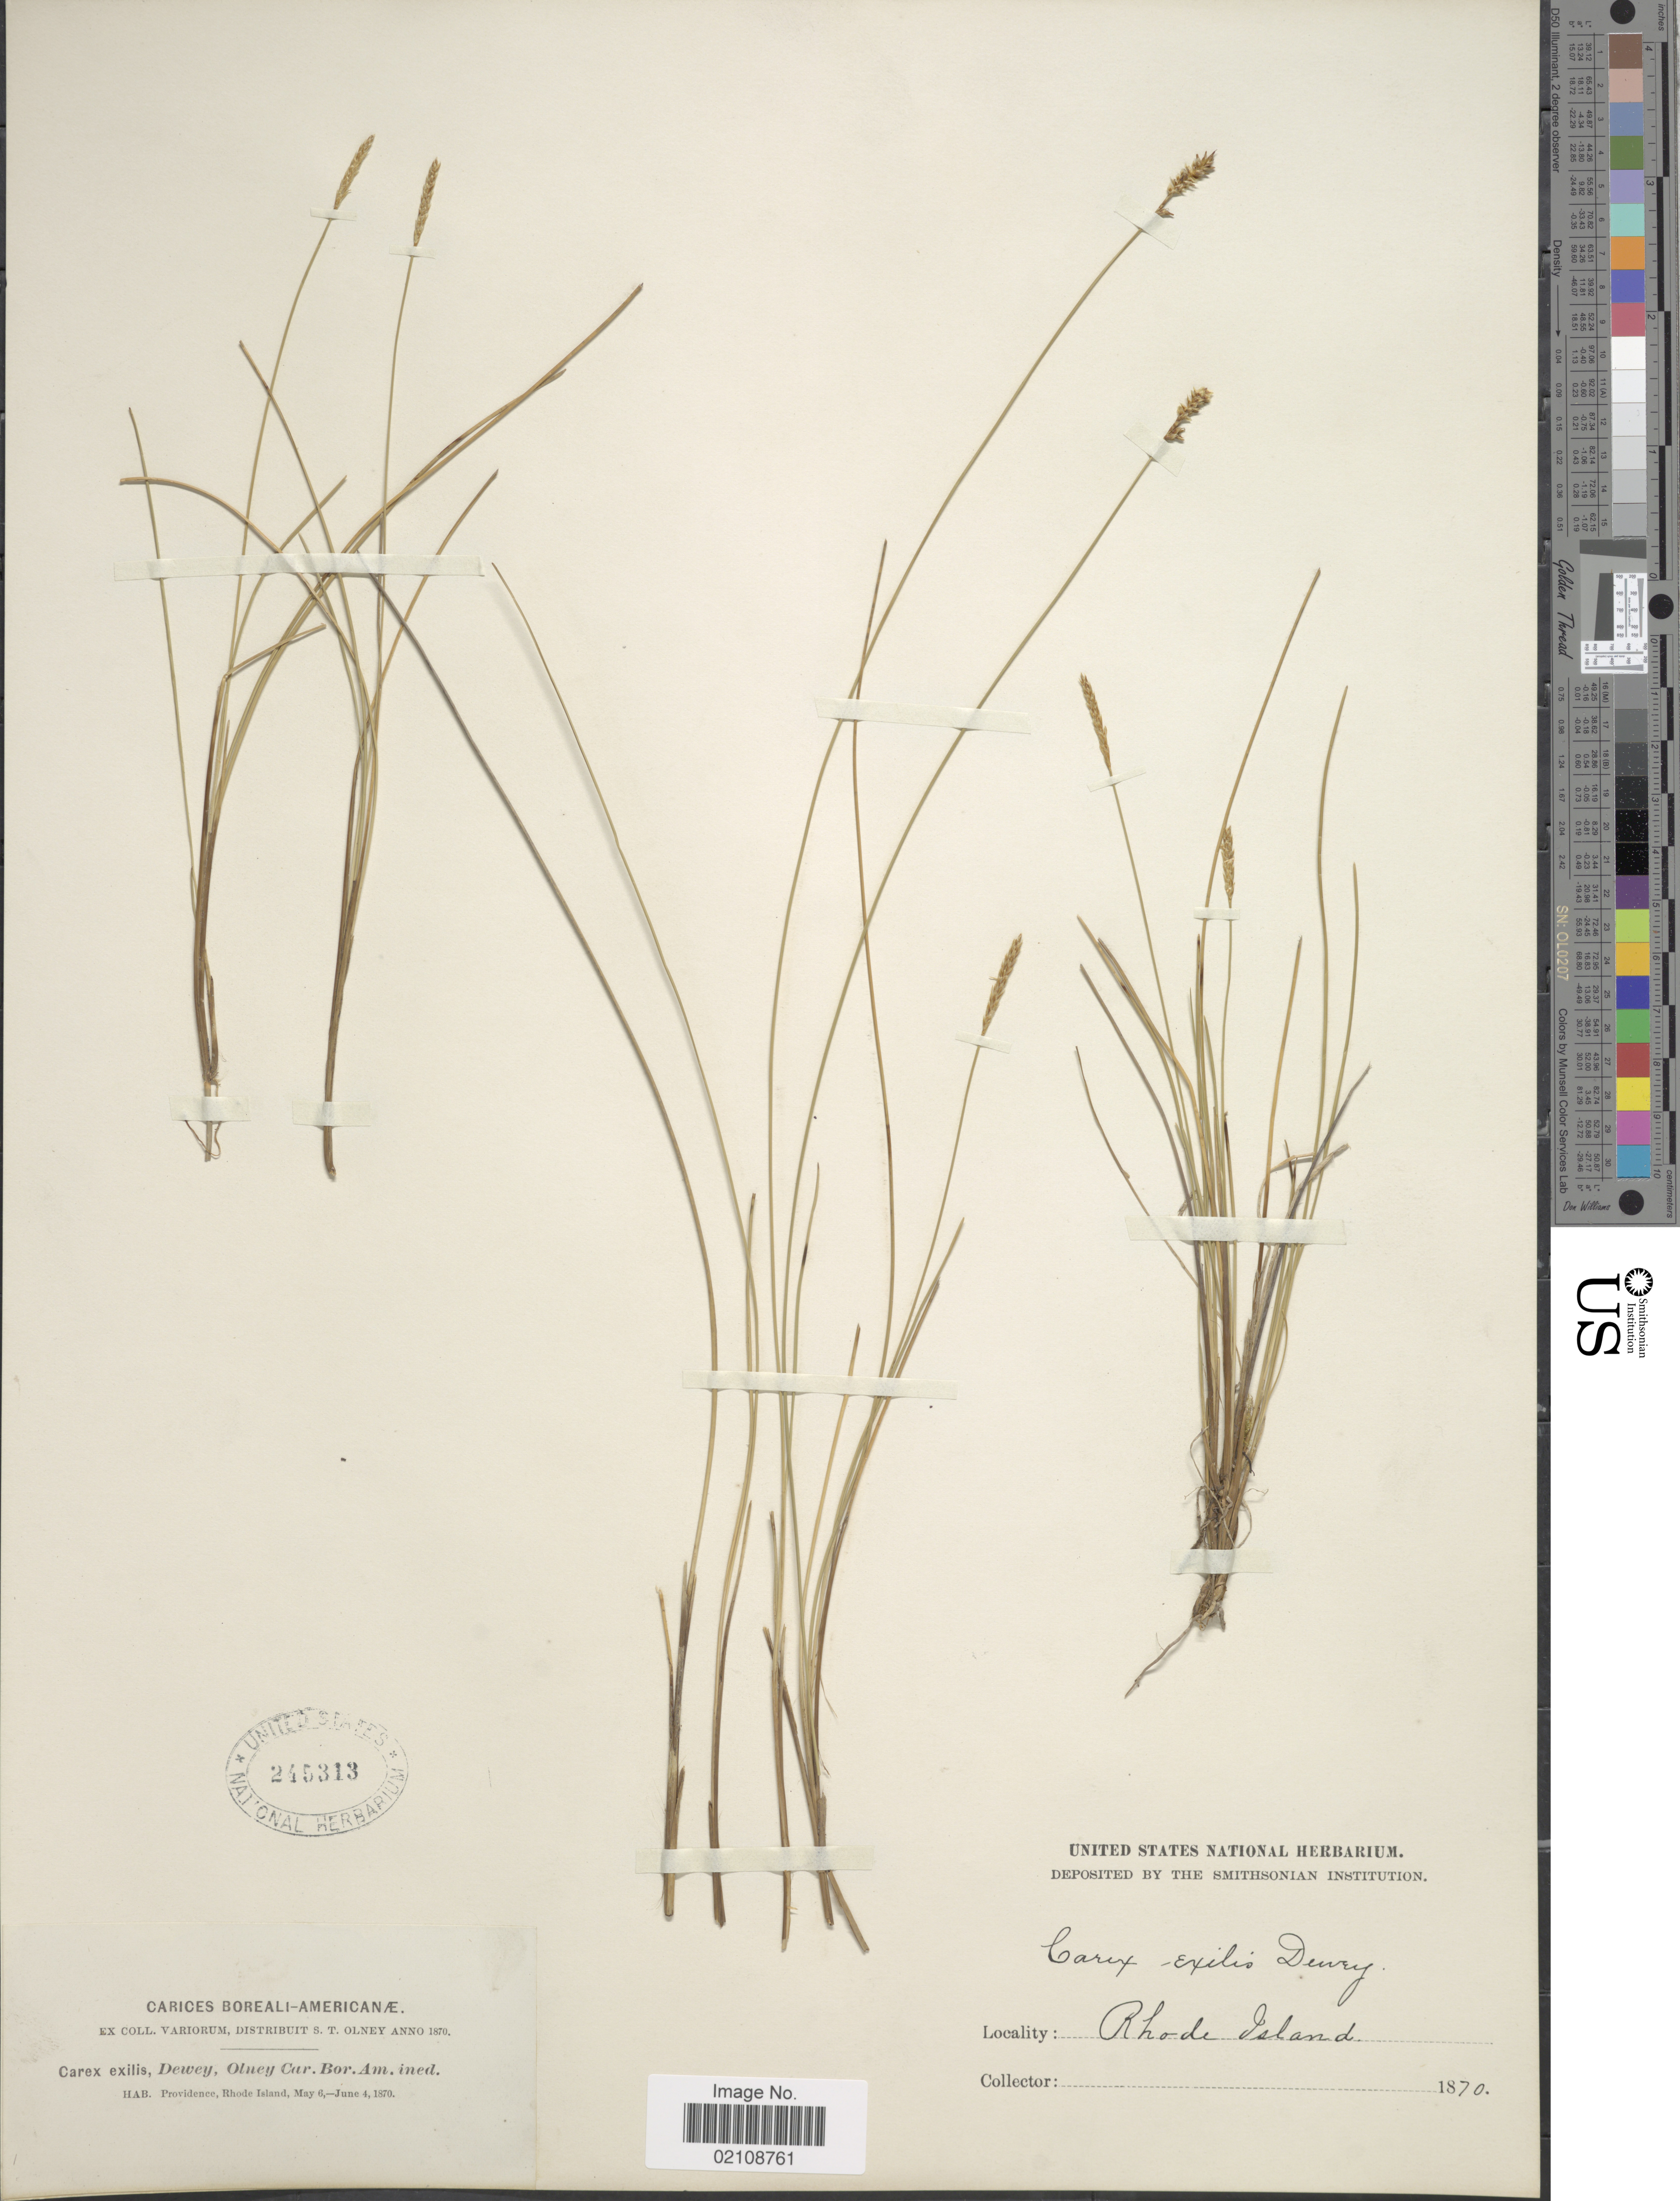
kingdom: Plantae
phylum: Tracheophyta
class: Liliopsida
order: Poales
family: Cyperaceae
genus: Carex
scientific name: Carex exilis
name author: Dewey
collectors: S. Olney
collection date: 1870-05-06/1870-06-04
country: United States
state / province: Rhode Island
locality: Carcaes Boreali-Americanae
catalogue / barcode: US 245313